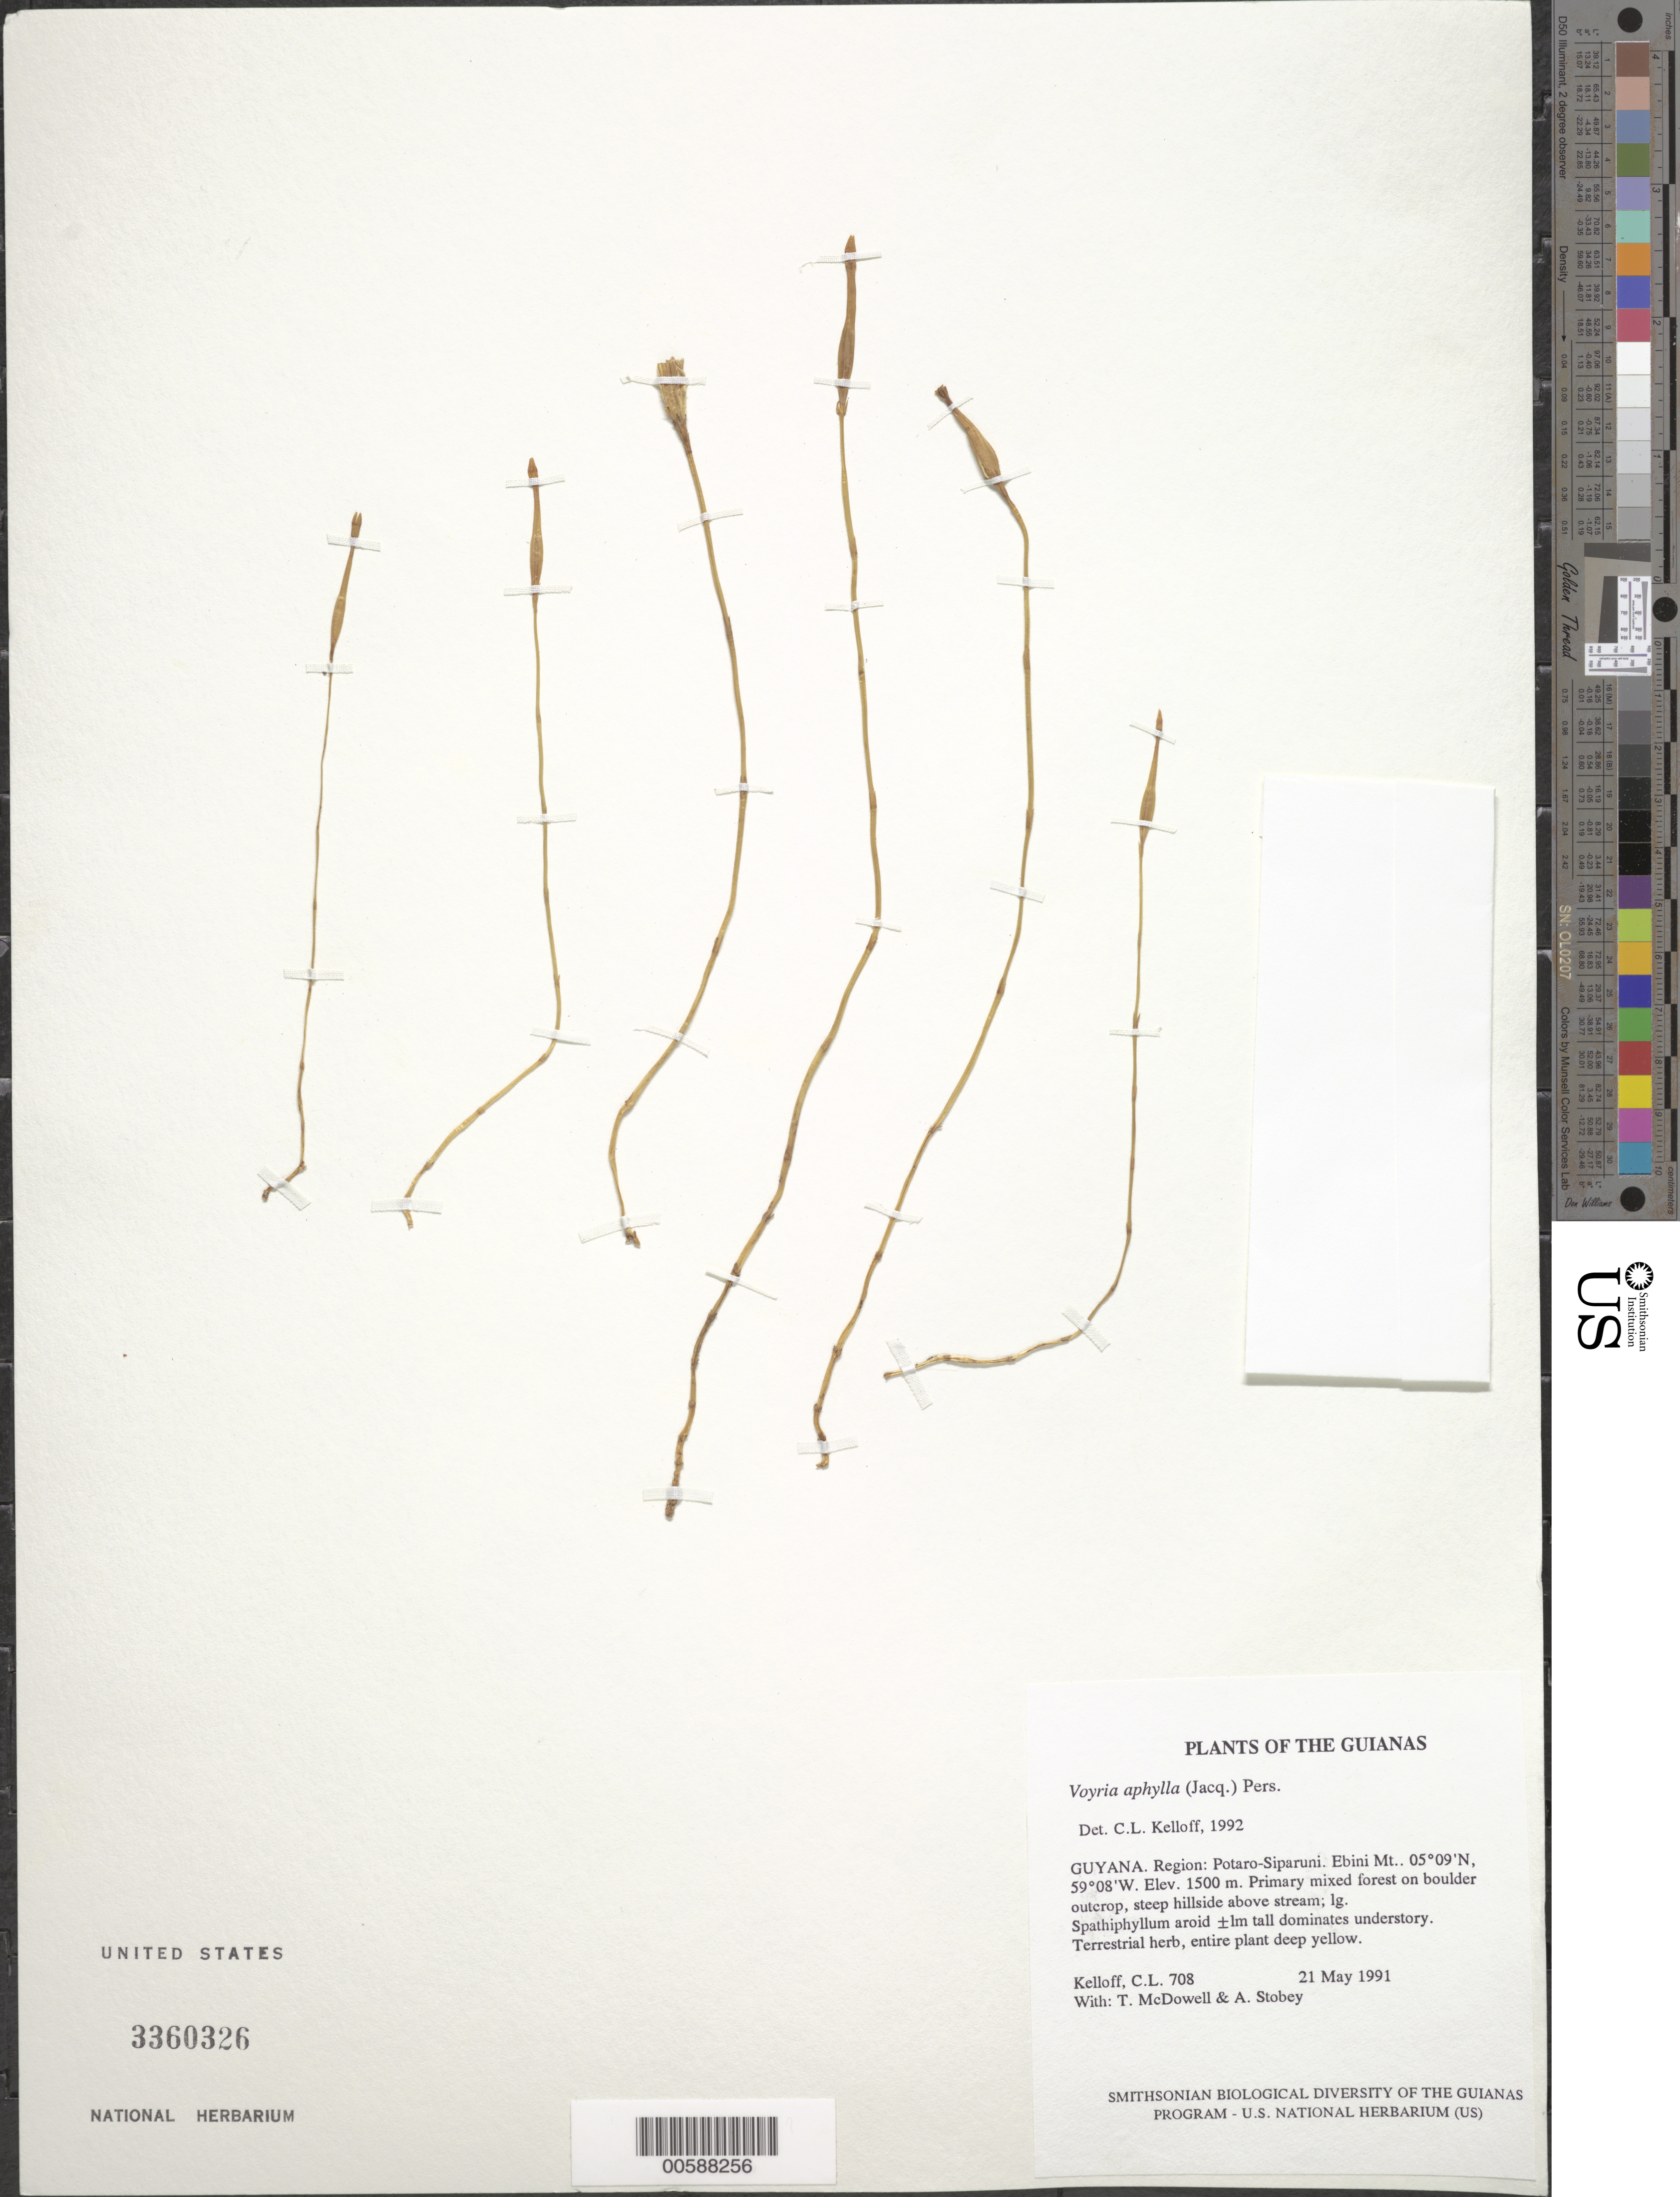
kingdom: Plantae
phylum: Tracheophyta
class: Magnoliopsida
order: Gentianales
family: Gentianaceae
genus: Voyria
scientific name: Voyria aphylla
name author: (Jacq.) Pers.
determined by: Kelloff, Carol L., (US), Smithsonian Institution - National Museum of Natural History (UNITED STATES)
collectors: C. L. Kelloff, T. McDowell & A. Stobey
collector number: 708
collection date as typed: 21 May 1991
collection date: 1991-05-21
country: Guyana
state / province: Potaro-Siparuni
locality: Ebini Mt.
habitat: Primary mixed forest on boulder outcrop, steep hillside above stream; lg. aroid ±lm tall dominates understory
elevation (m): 485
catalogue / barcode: US 3360326